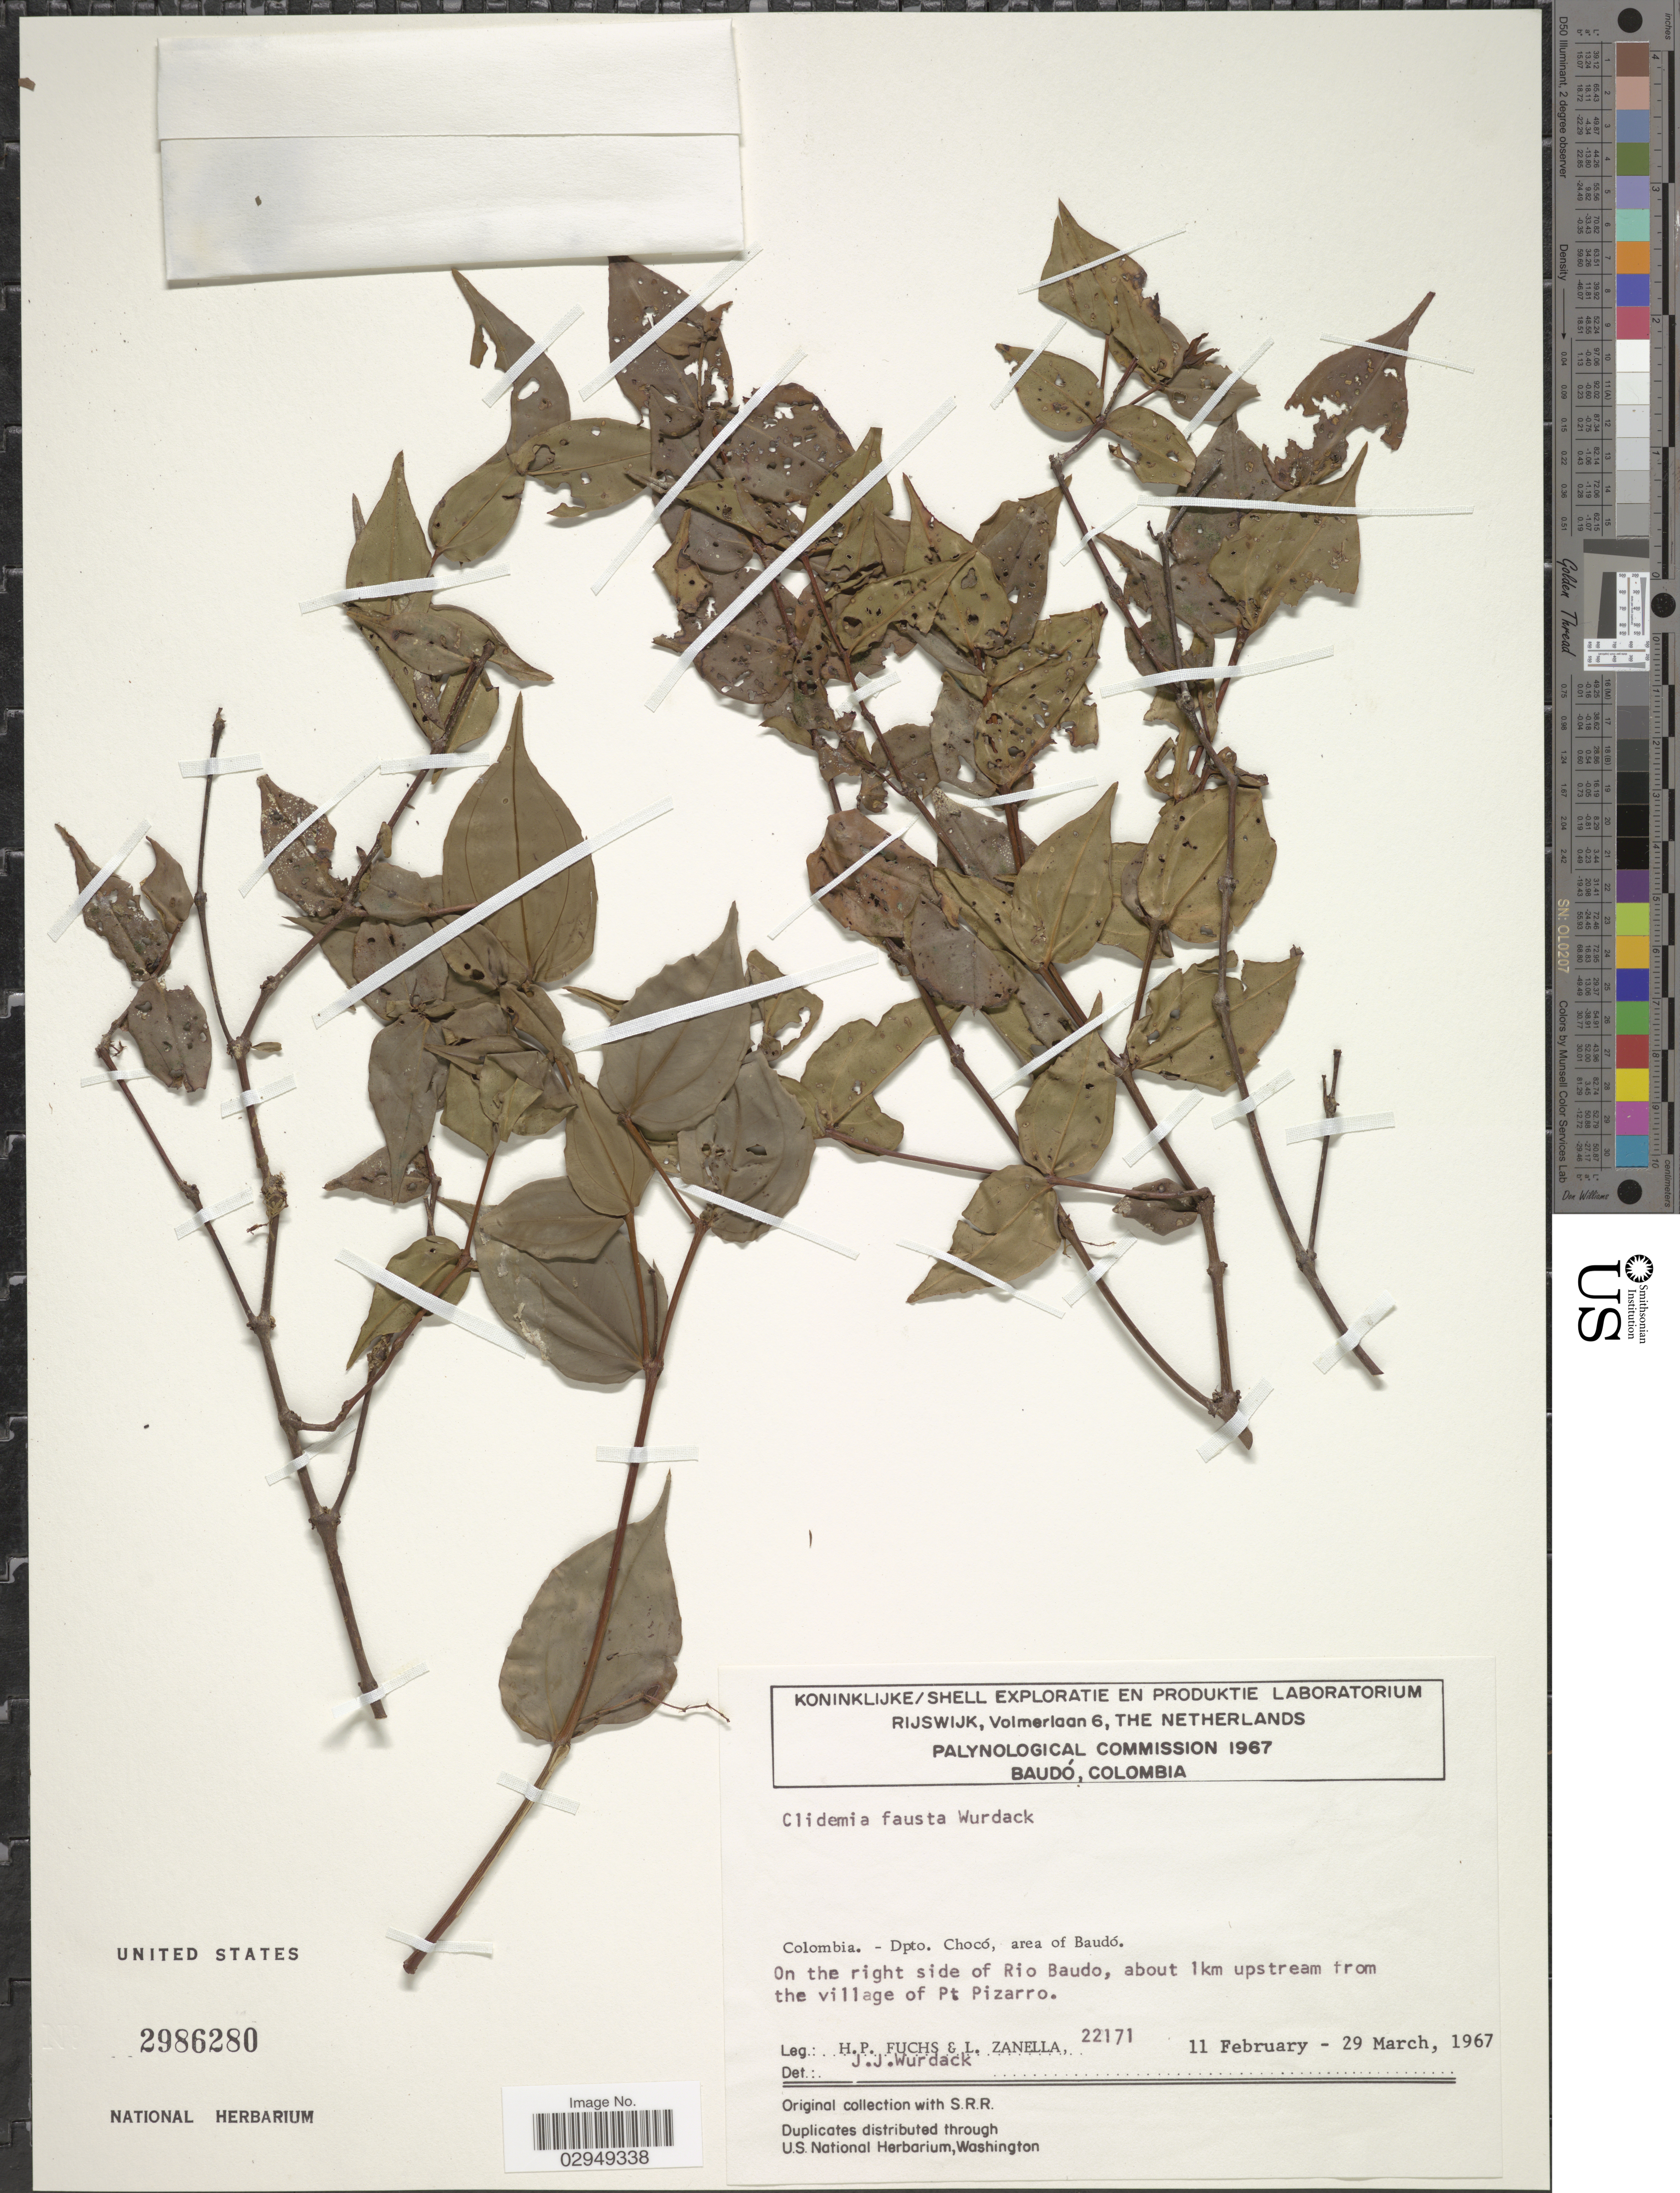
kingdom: Plantae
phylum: Tracheophyta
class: Magnoliopsida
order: Myrtales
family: Melastomataceae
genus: Clidemia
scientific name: Clidemia fausta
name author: Wurdack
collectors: H. P. Fuchs & L. Zanella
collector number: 22171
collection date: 1967-02-11/1967-03-29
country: Colombia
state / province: Chocó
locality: Dpto. Chocó, area of Baudó. On the right side of Rio Baudo, about 1km upstream from the village of Pt. Pizarro.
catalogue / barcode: US 2986280